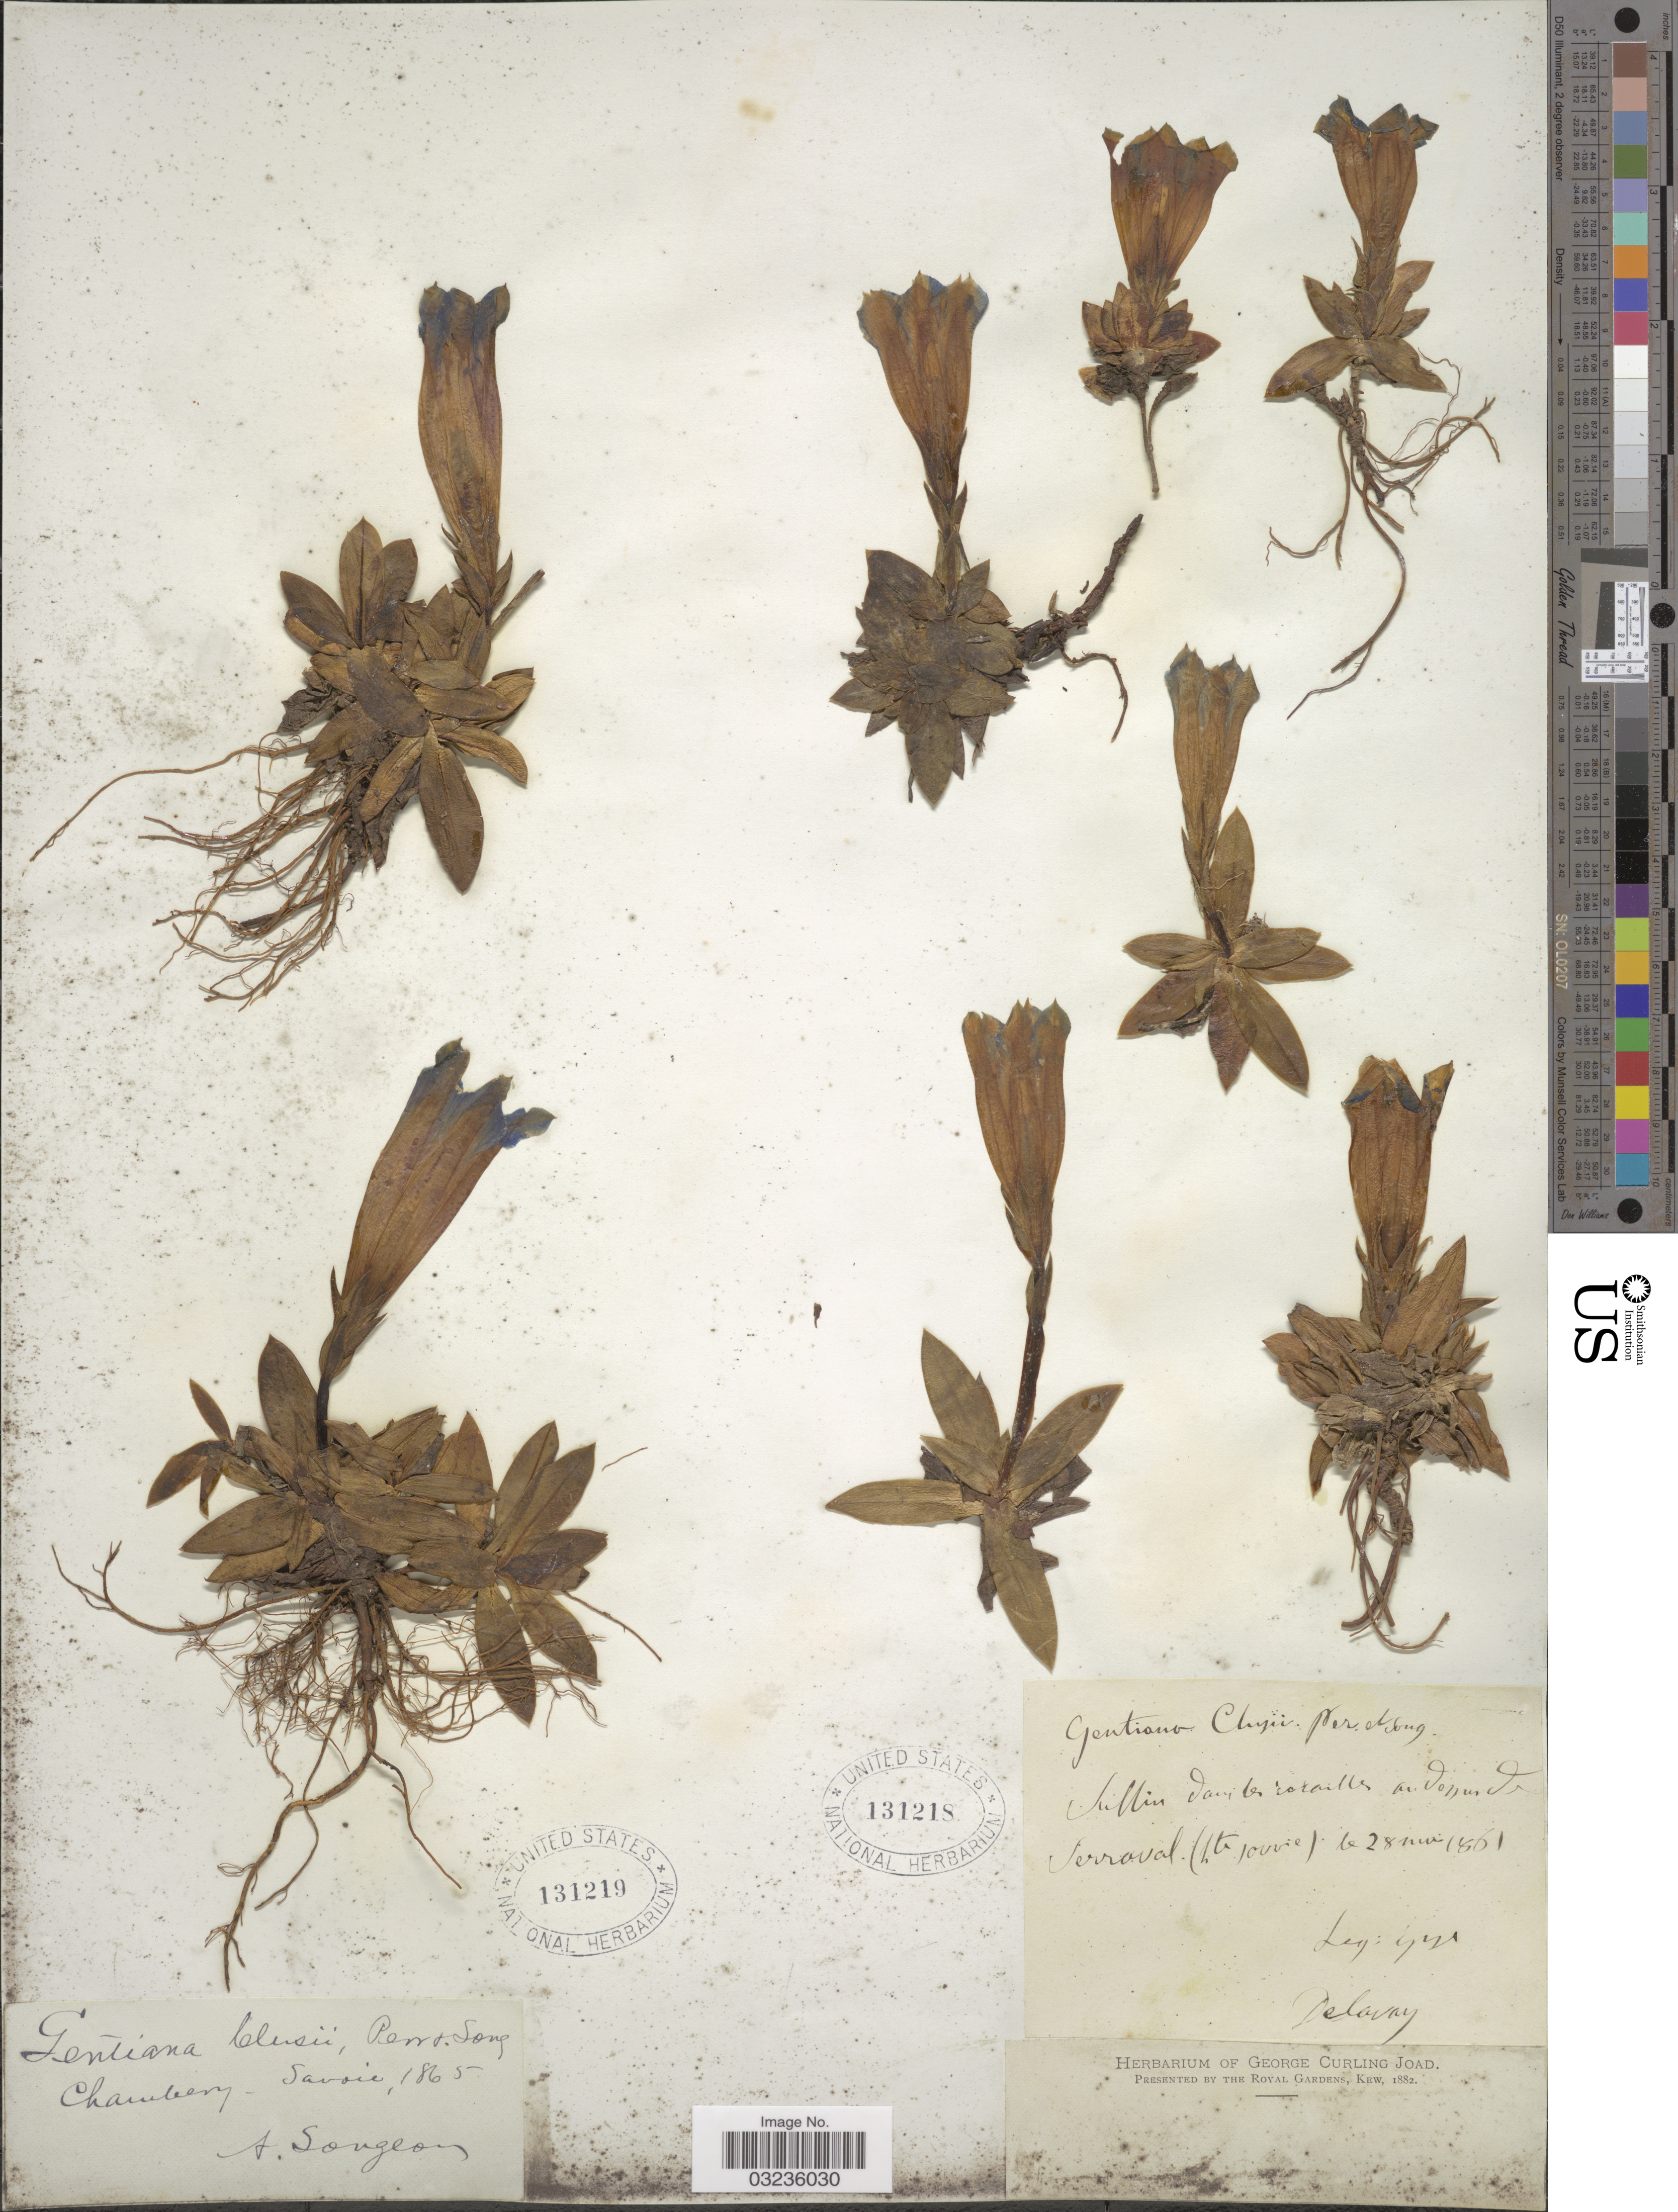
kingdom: Plantae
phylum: Tracheophyta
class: Magnoliopsida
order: Gentianales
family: Gentianaceae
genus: Gentiana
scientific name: Gentiana clusii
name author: Perr. & Songeon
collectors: Delavay, --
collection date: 1861-05-28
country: France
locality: Serraval (hte Sovie).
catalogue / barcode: US 131218